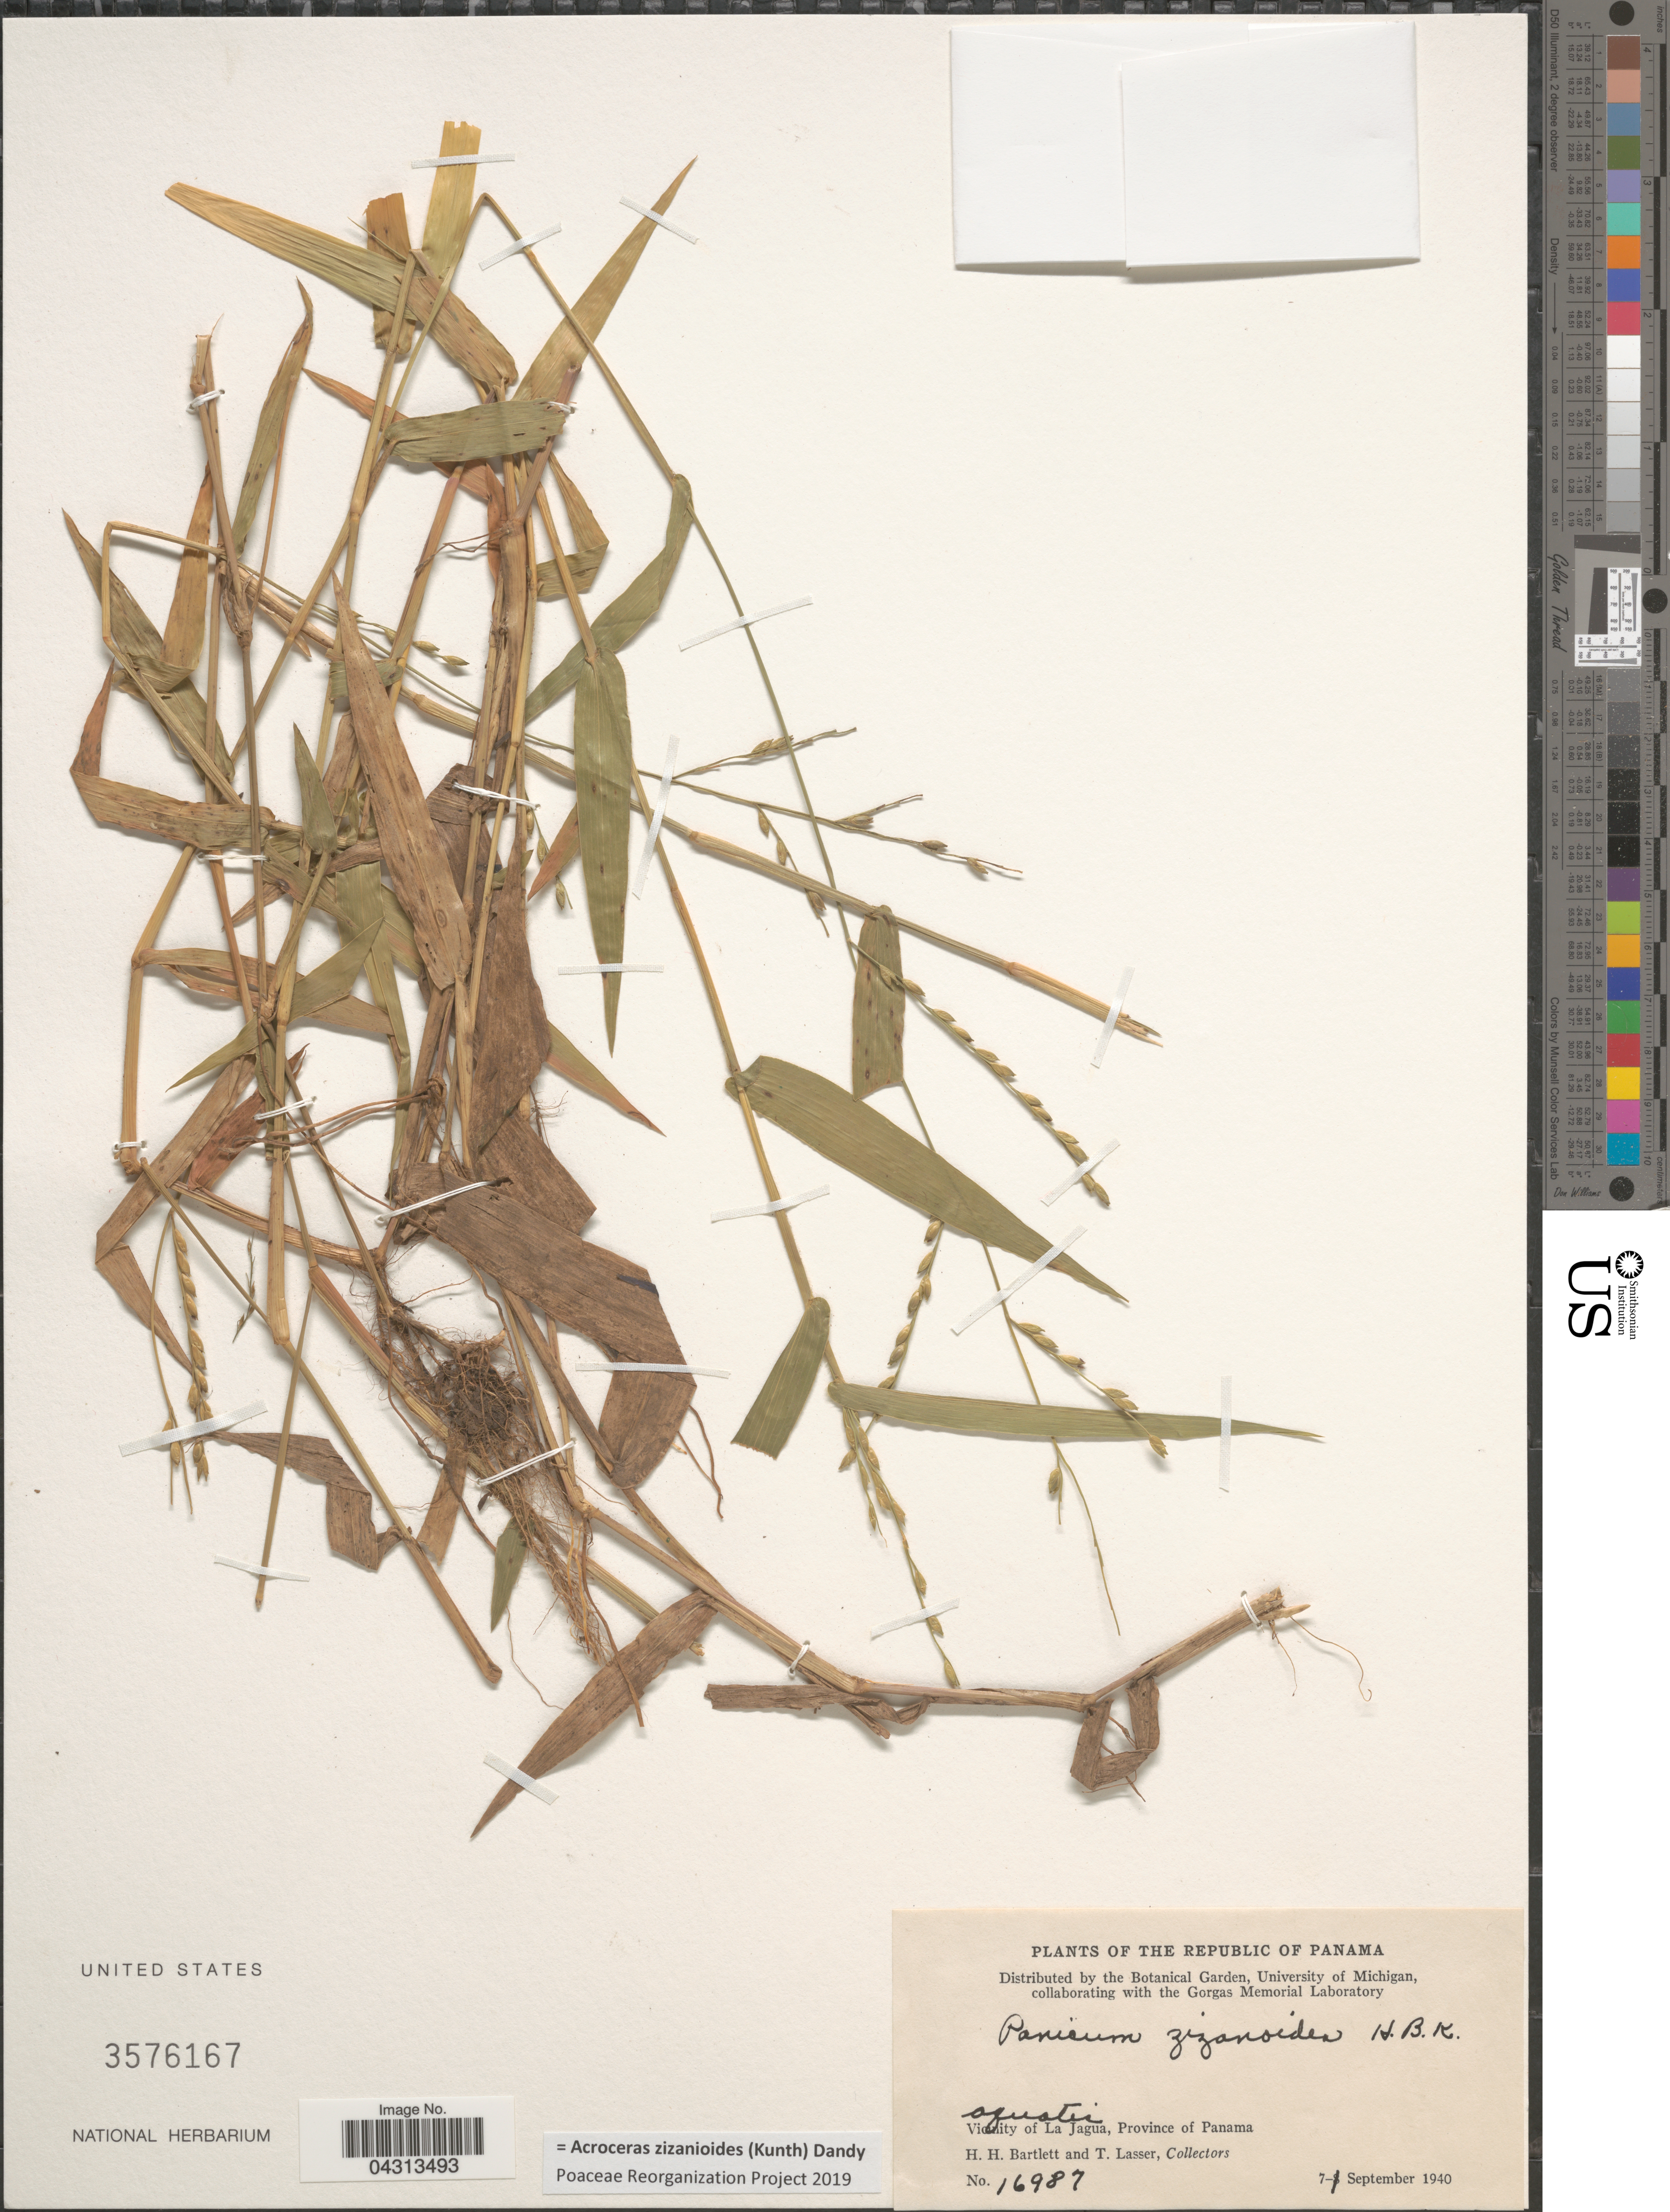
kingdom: Plantae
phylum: Tracheophyta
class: Liliopsida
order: Poales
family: Poaceae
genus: Acroceras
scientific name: Acroceras zizanioides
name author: (Kunth) Dandy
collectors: H. H. Bartlett & T. Lasser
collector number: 16987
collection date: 1940-09-07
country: Panama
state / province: Panamá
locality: The Republic of Panama. Vicinity of La Jagua.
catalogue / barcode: US 3576167